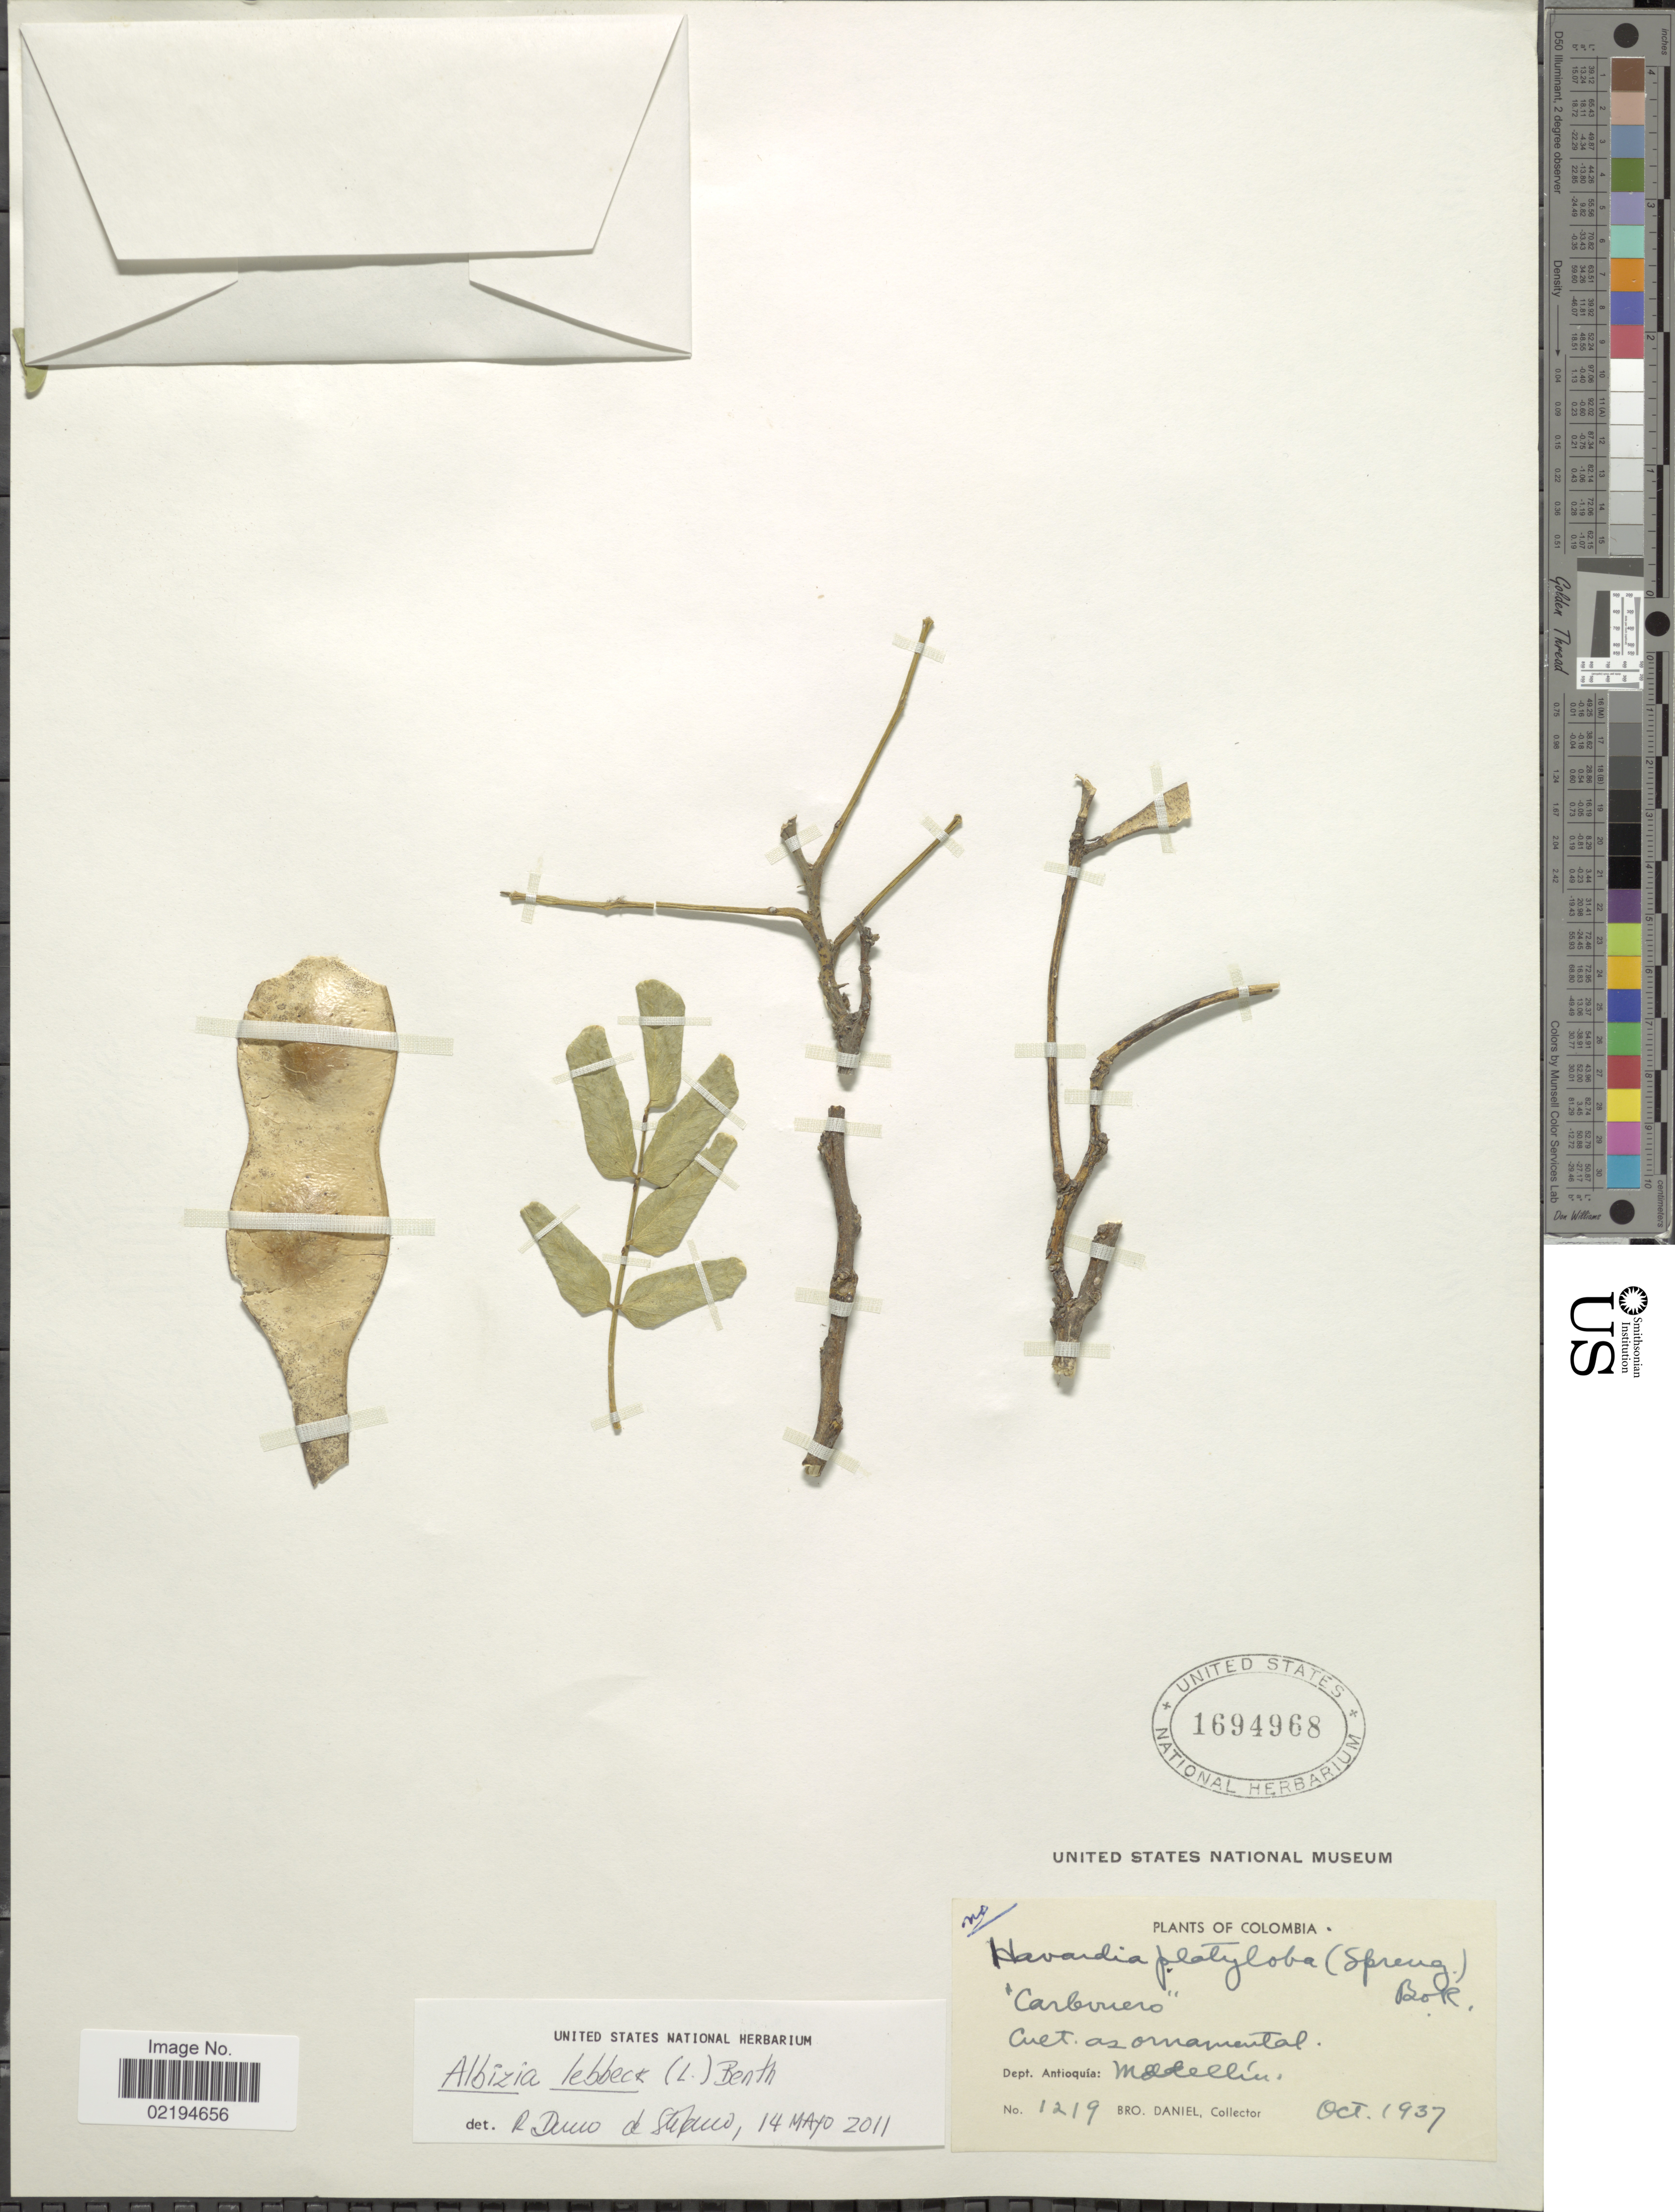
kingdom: Plantae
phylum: Tracheophyta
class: Magnoliopsida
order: Fabales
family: Fabaceae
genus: Albizia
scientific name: Albizia lebbeck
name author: (L.) Benth.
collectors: Bro. Daniel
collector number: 1219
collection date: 1937-10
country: Colombia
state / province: Antioquia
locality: Medellin, cult. as ornamental.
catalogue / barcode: US 1694968